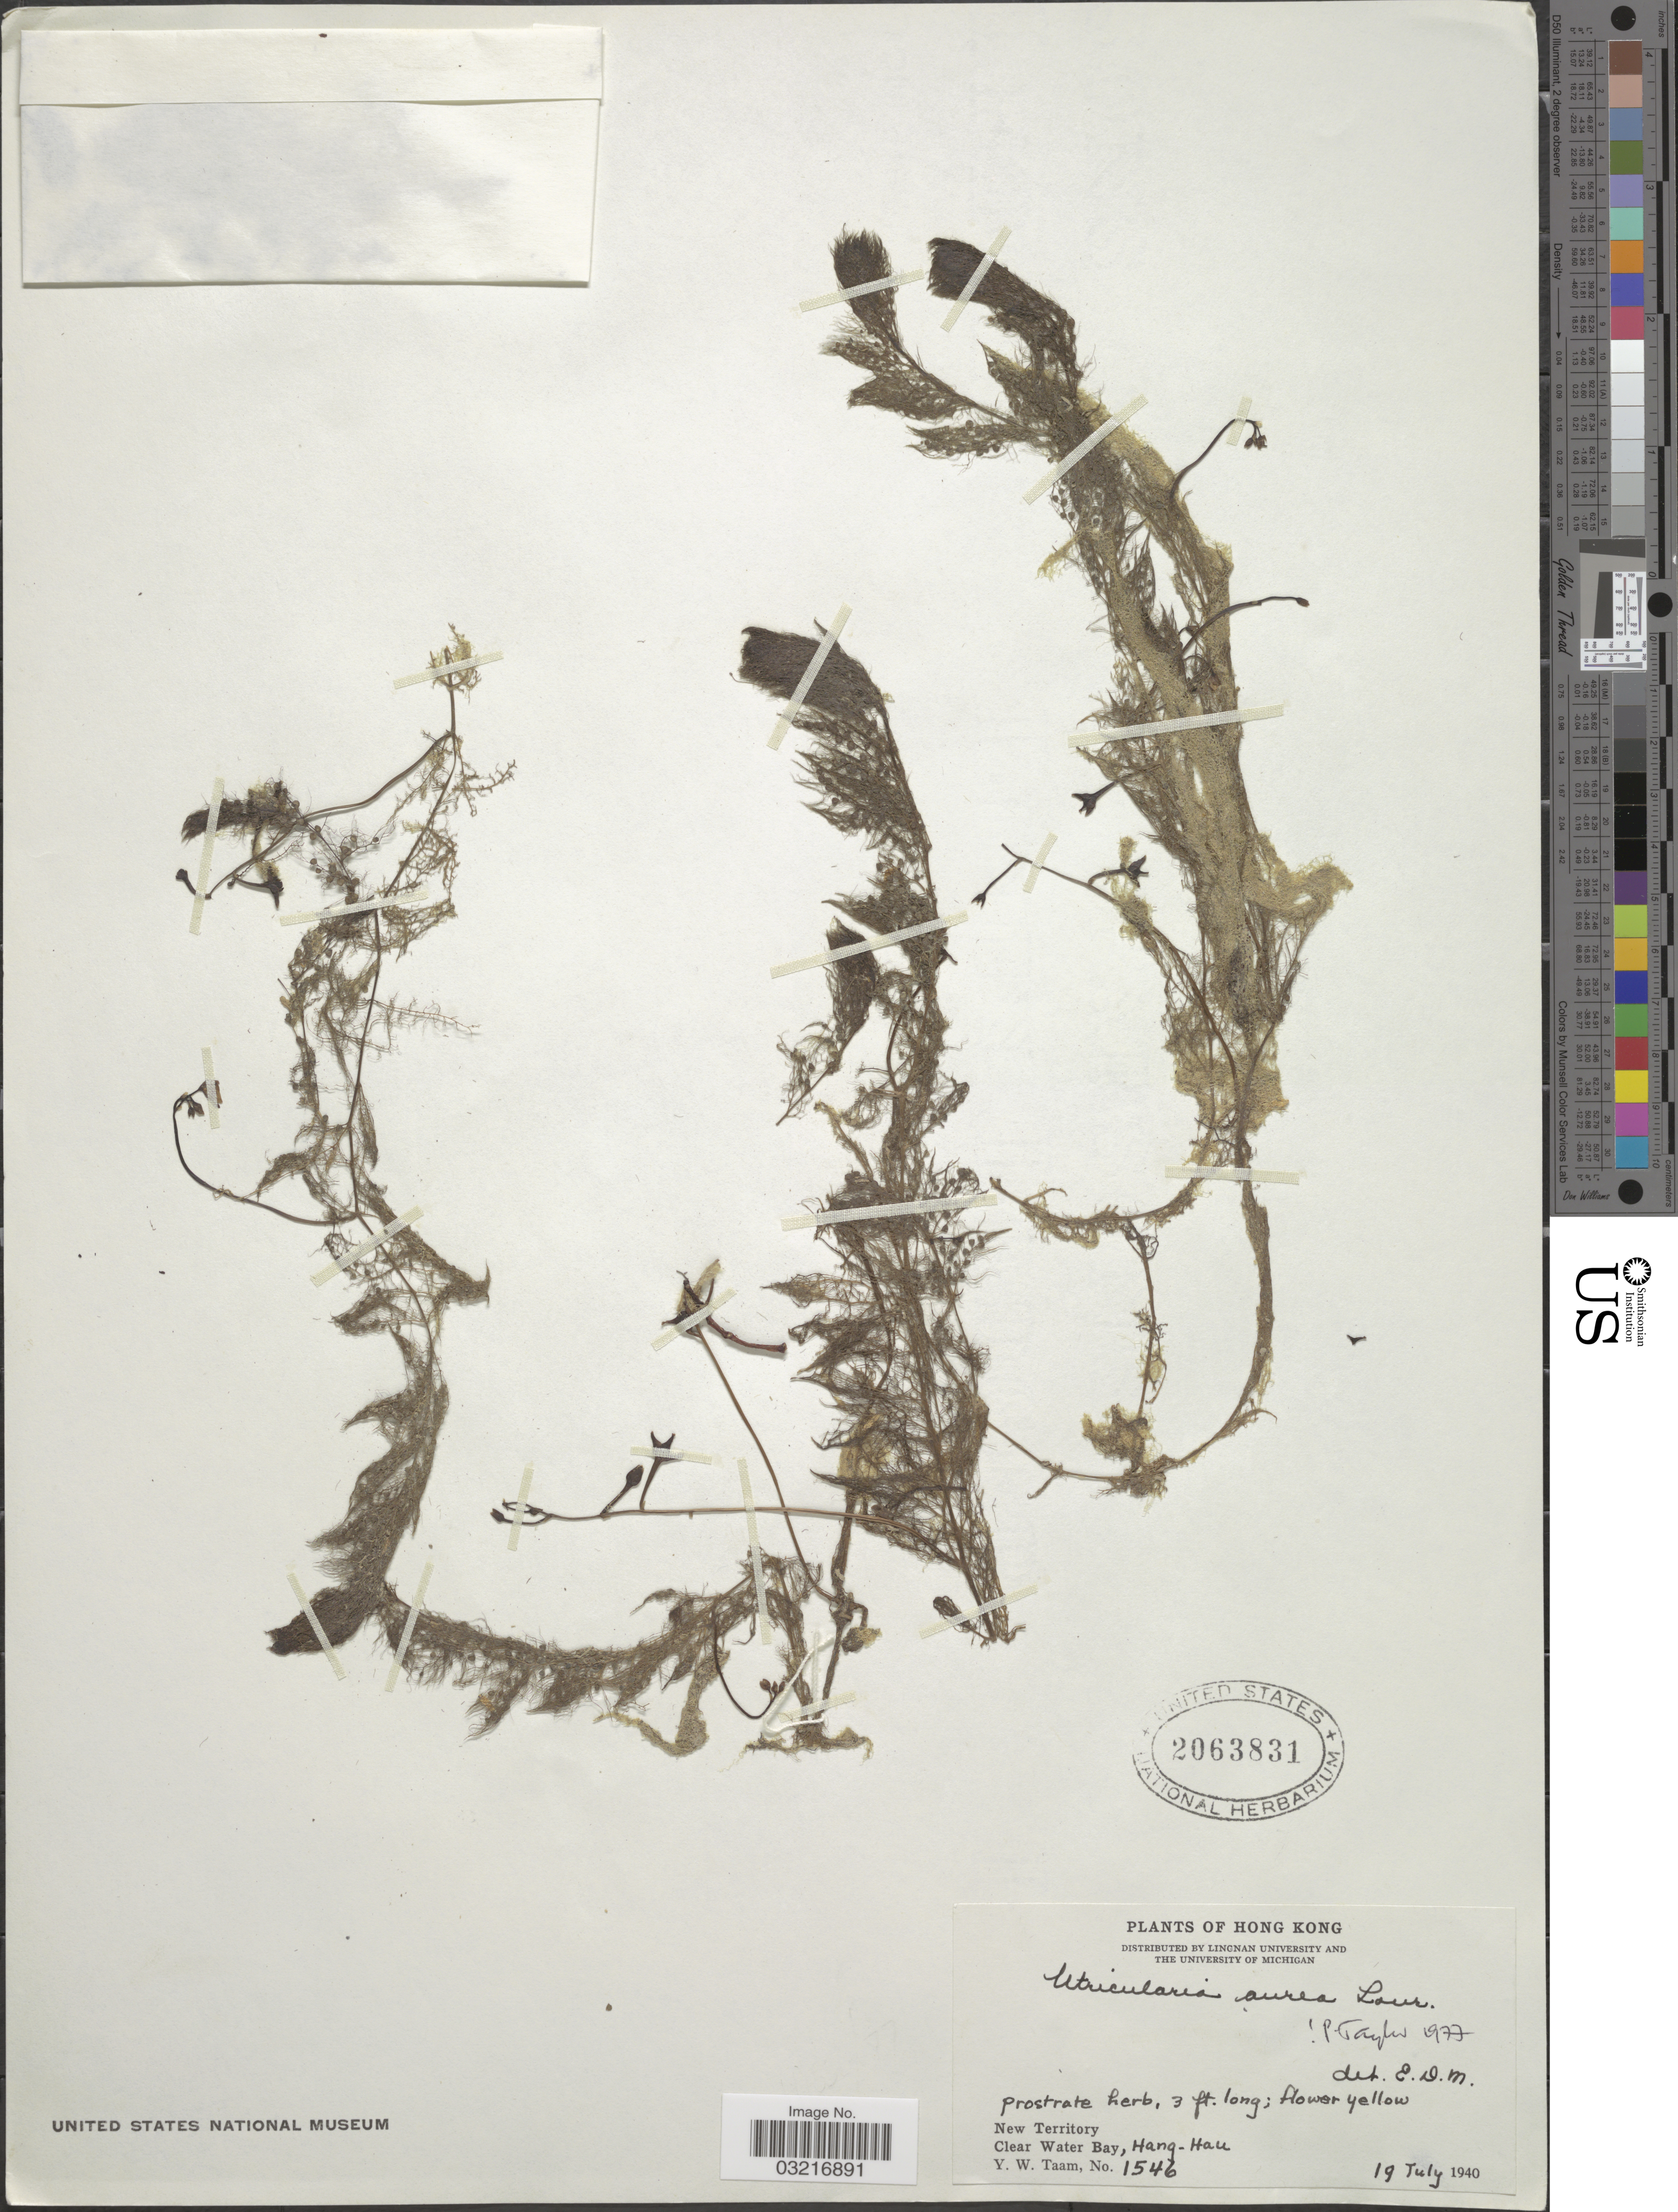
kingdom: Plantae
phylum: Tracheophyta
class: Magnoliopsida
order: Lamiales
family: Lentibulariaceae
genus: Utricularia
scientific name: Utricularia aurea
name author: Lour.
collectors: Y. W. Taam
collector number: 1546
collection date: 1940-07-19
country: China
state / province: Hong Kong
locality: New Territory, Clear Water Bay, Hang-Hau.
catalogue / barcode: US 2063831